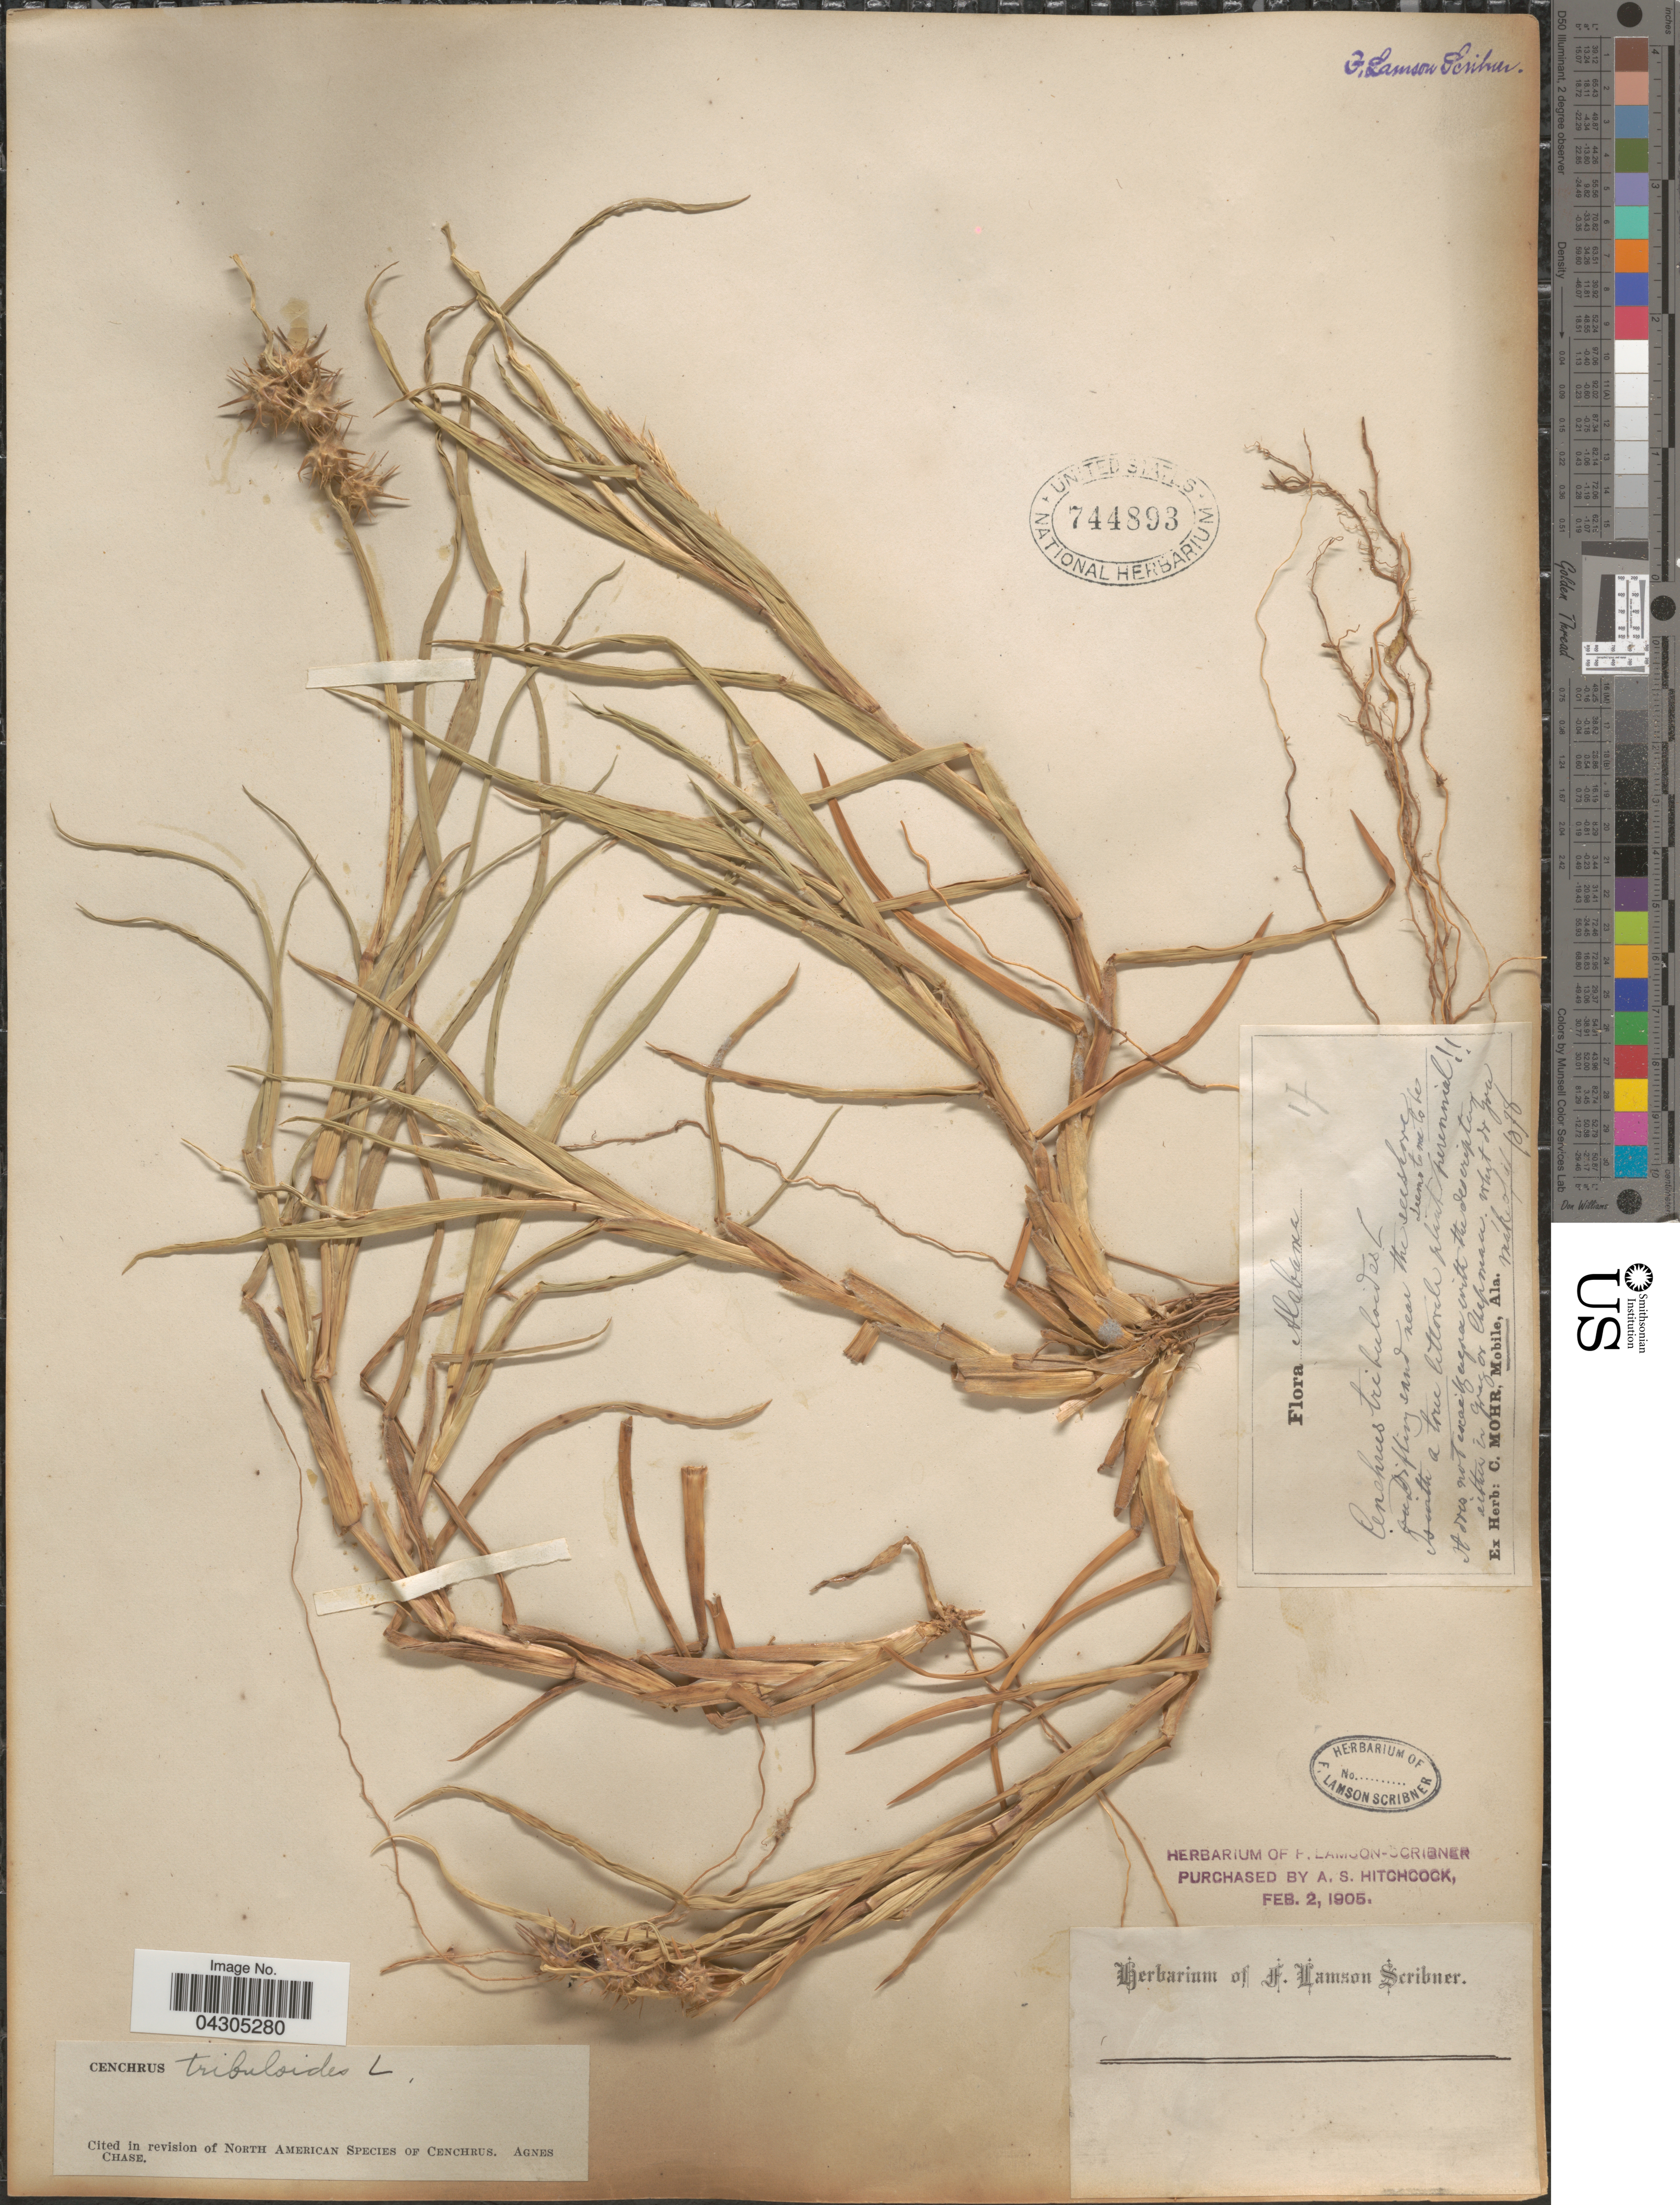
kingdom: Plantae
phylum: Tracheophyta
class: Liliopsida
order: Poales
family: Poaceae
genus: Cenchrus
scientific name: Cenchrus tribuloides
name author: L.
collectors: ex herb. C. Mohr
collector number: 1078?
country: United States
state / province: Alabama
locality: Mobile.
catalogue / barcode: US 744893